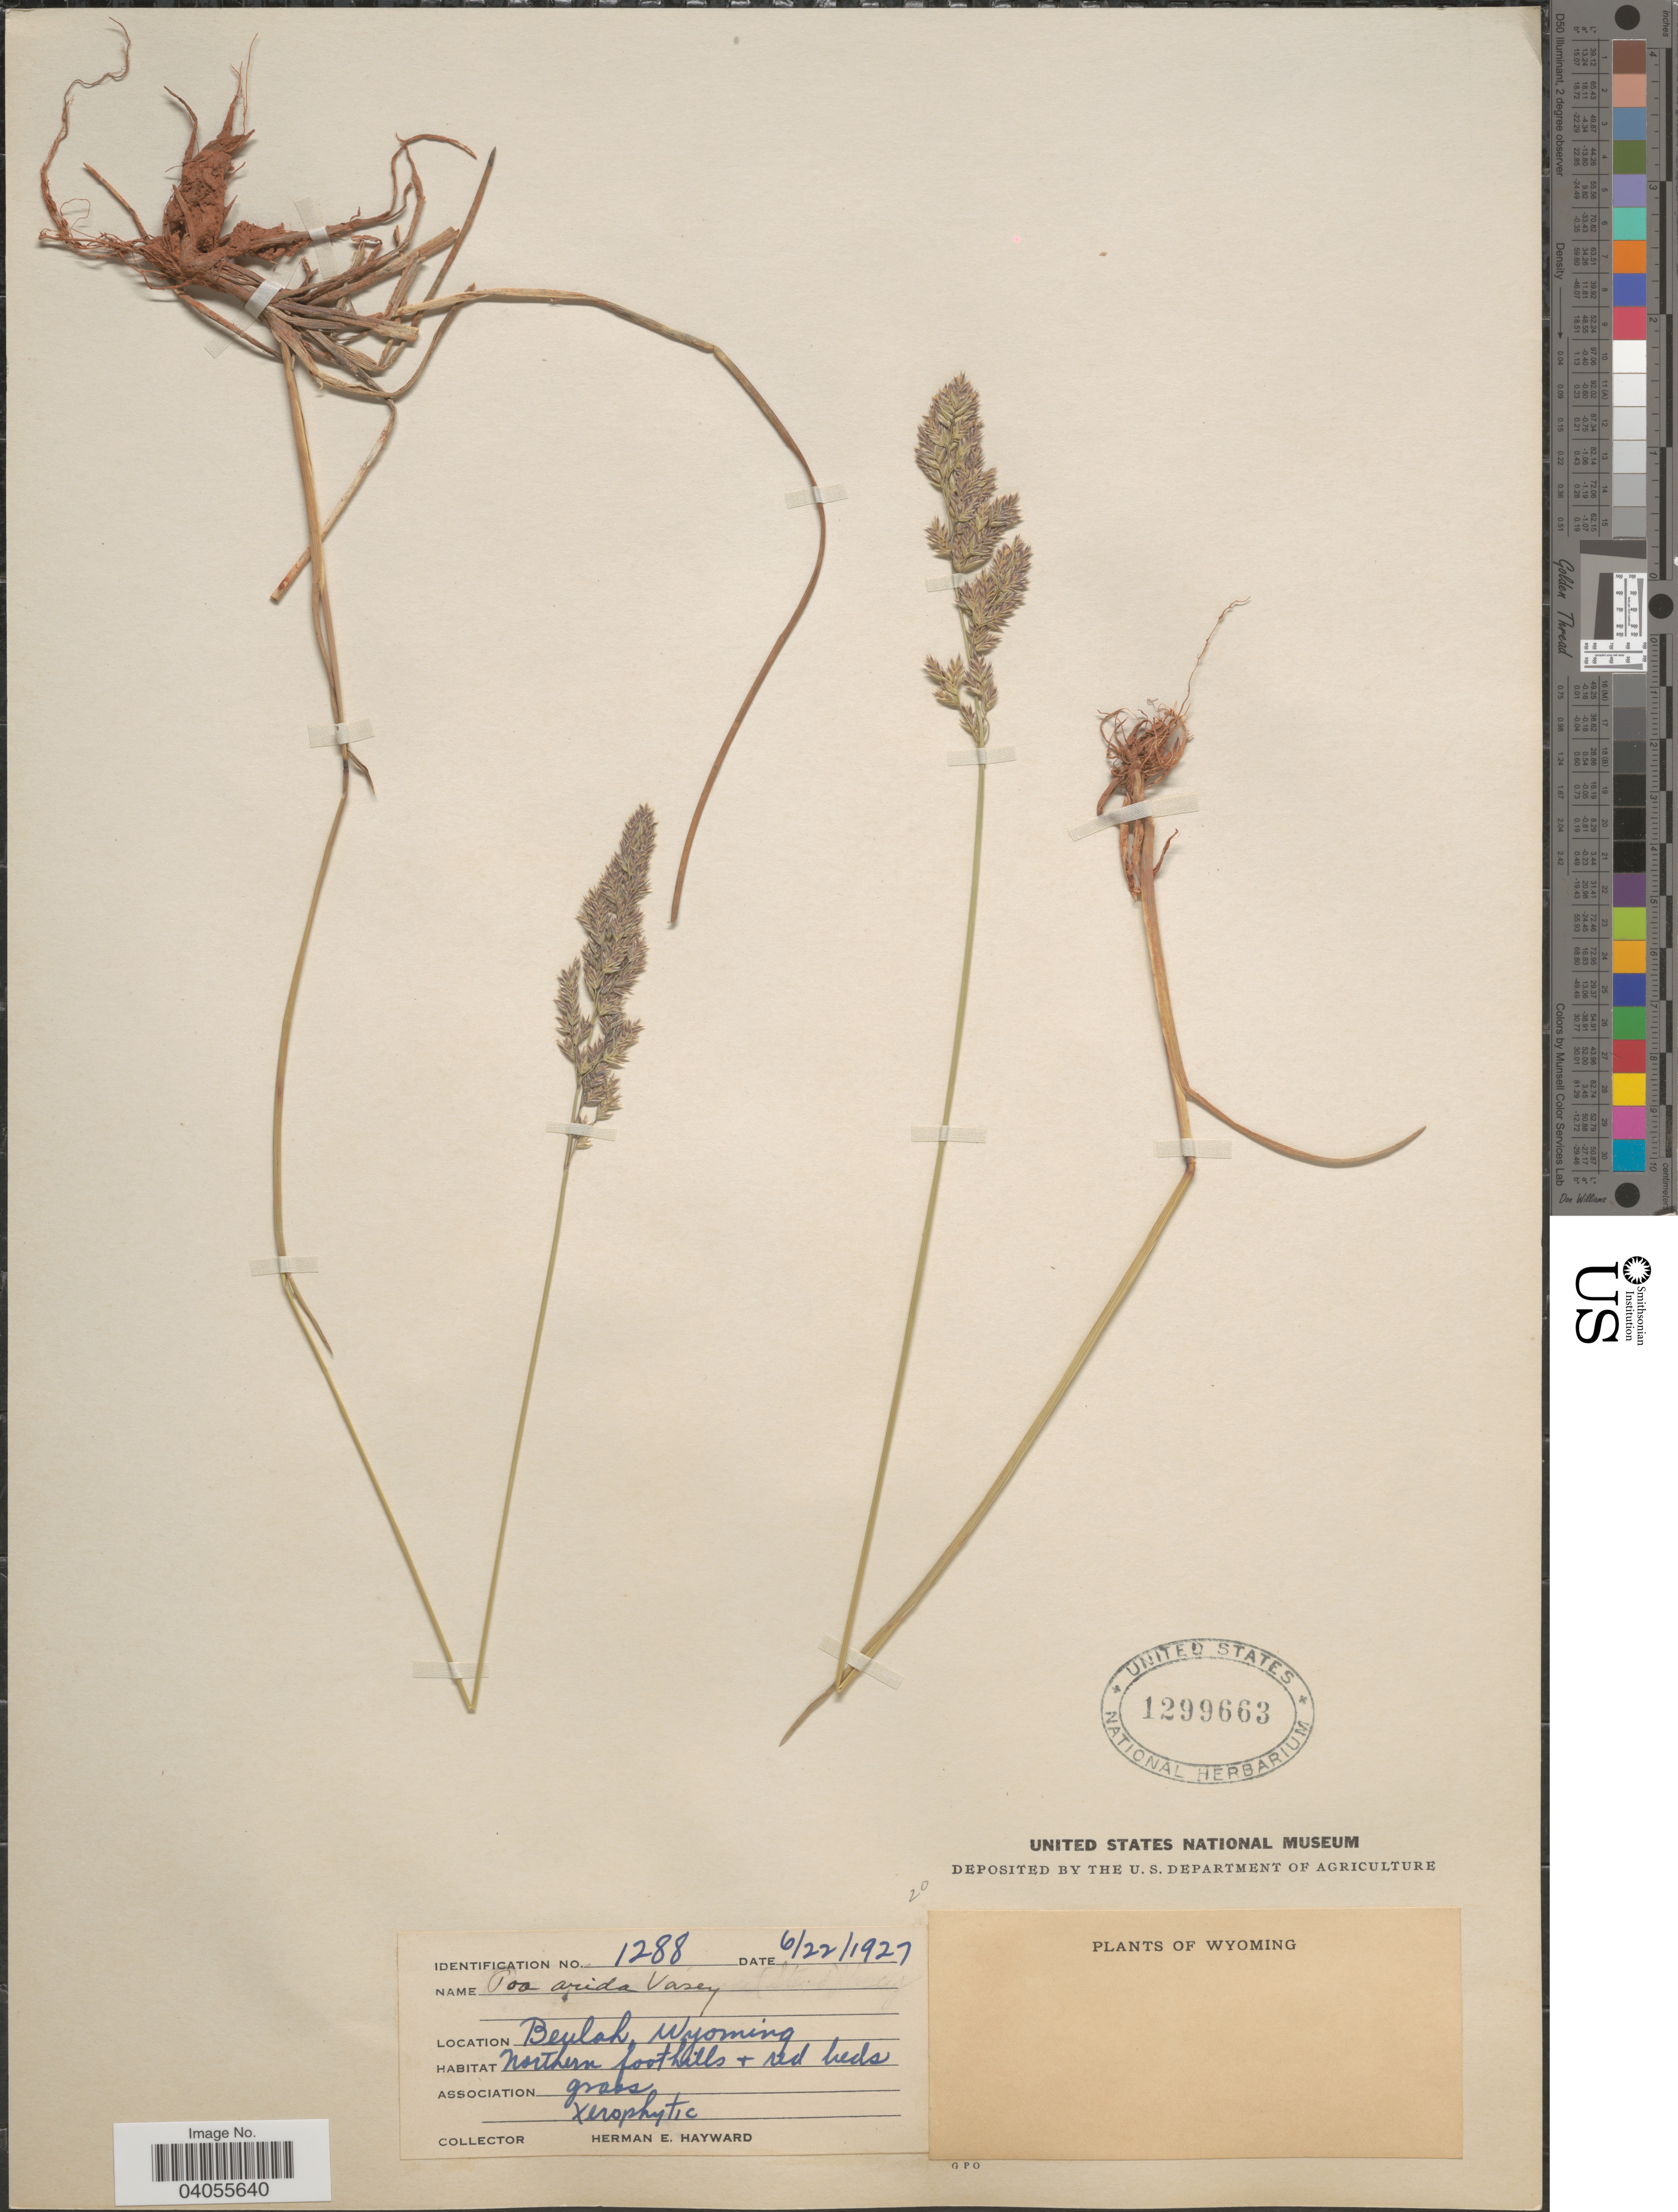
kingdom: Plantae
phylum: Tracheophyta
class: Liliopsida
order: Poales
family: Poaceae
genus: Poa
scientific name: Poa arida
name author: Vasey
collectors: H. Hayward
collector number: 1288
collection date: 1927-06-22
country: United States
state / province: Wyoming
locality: Beulah. Northern foothills.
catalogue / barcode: US 1299663